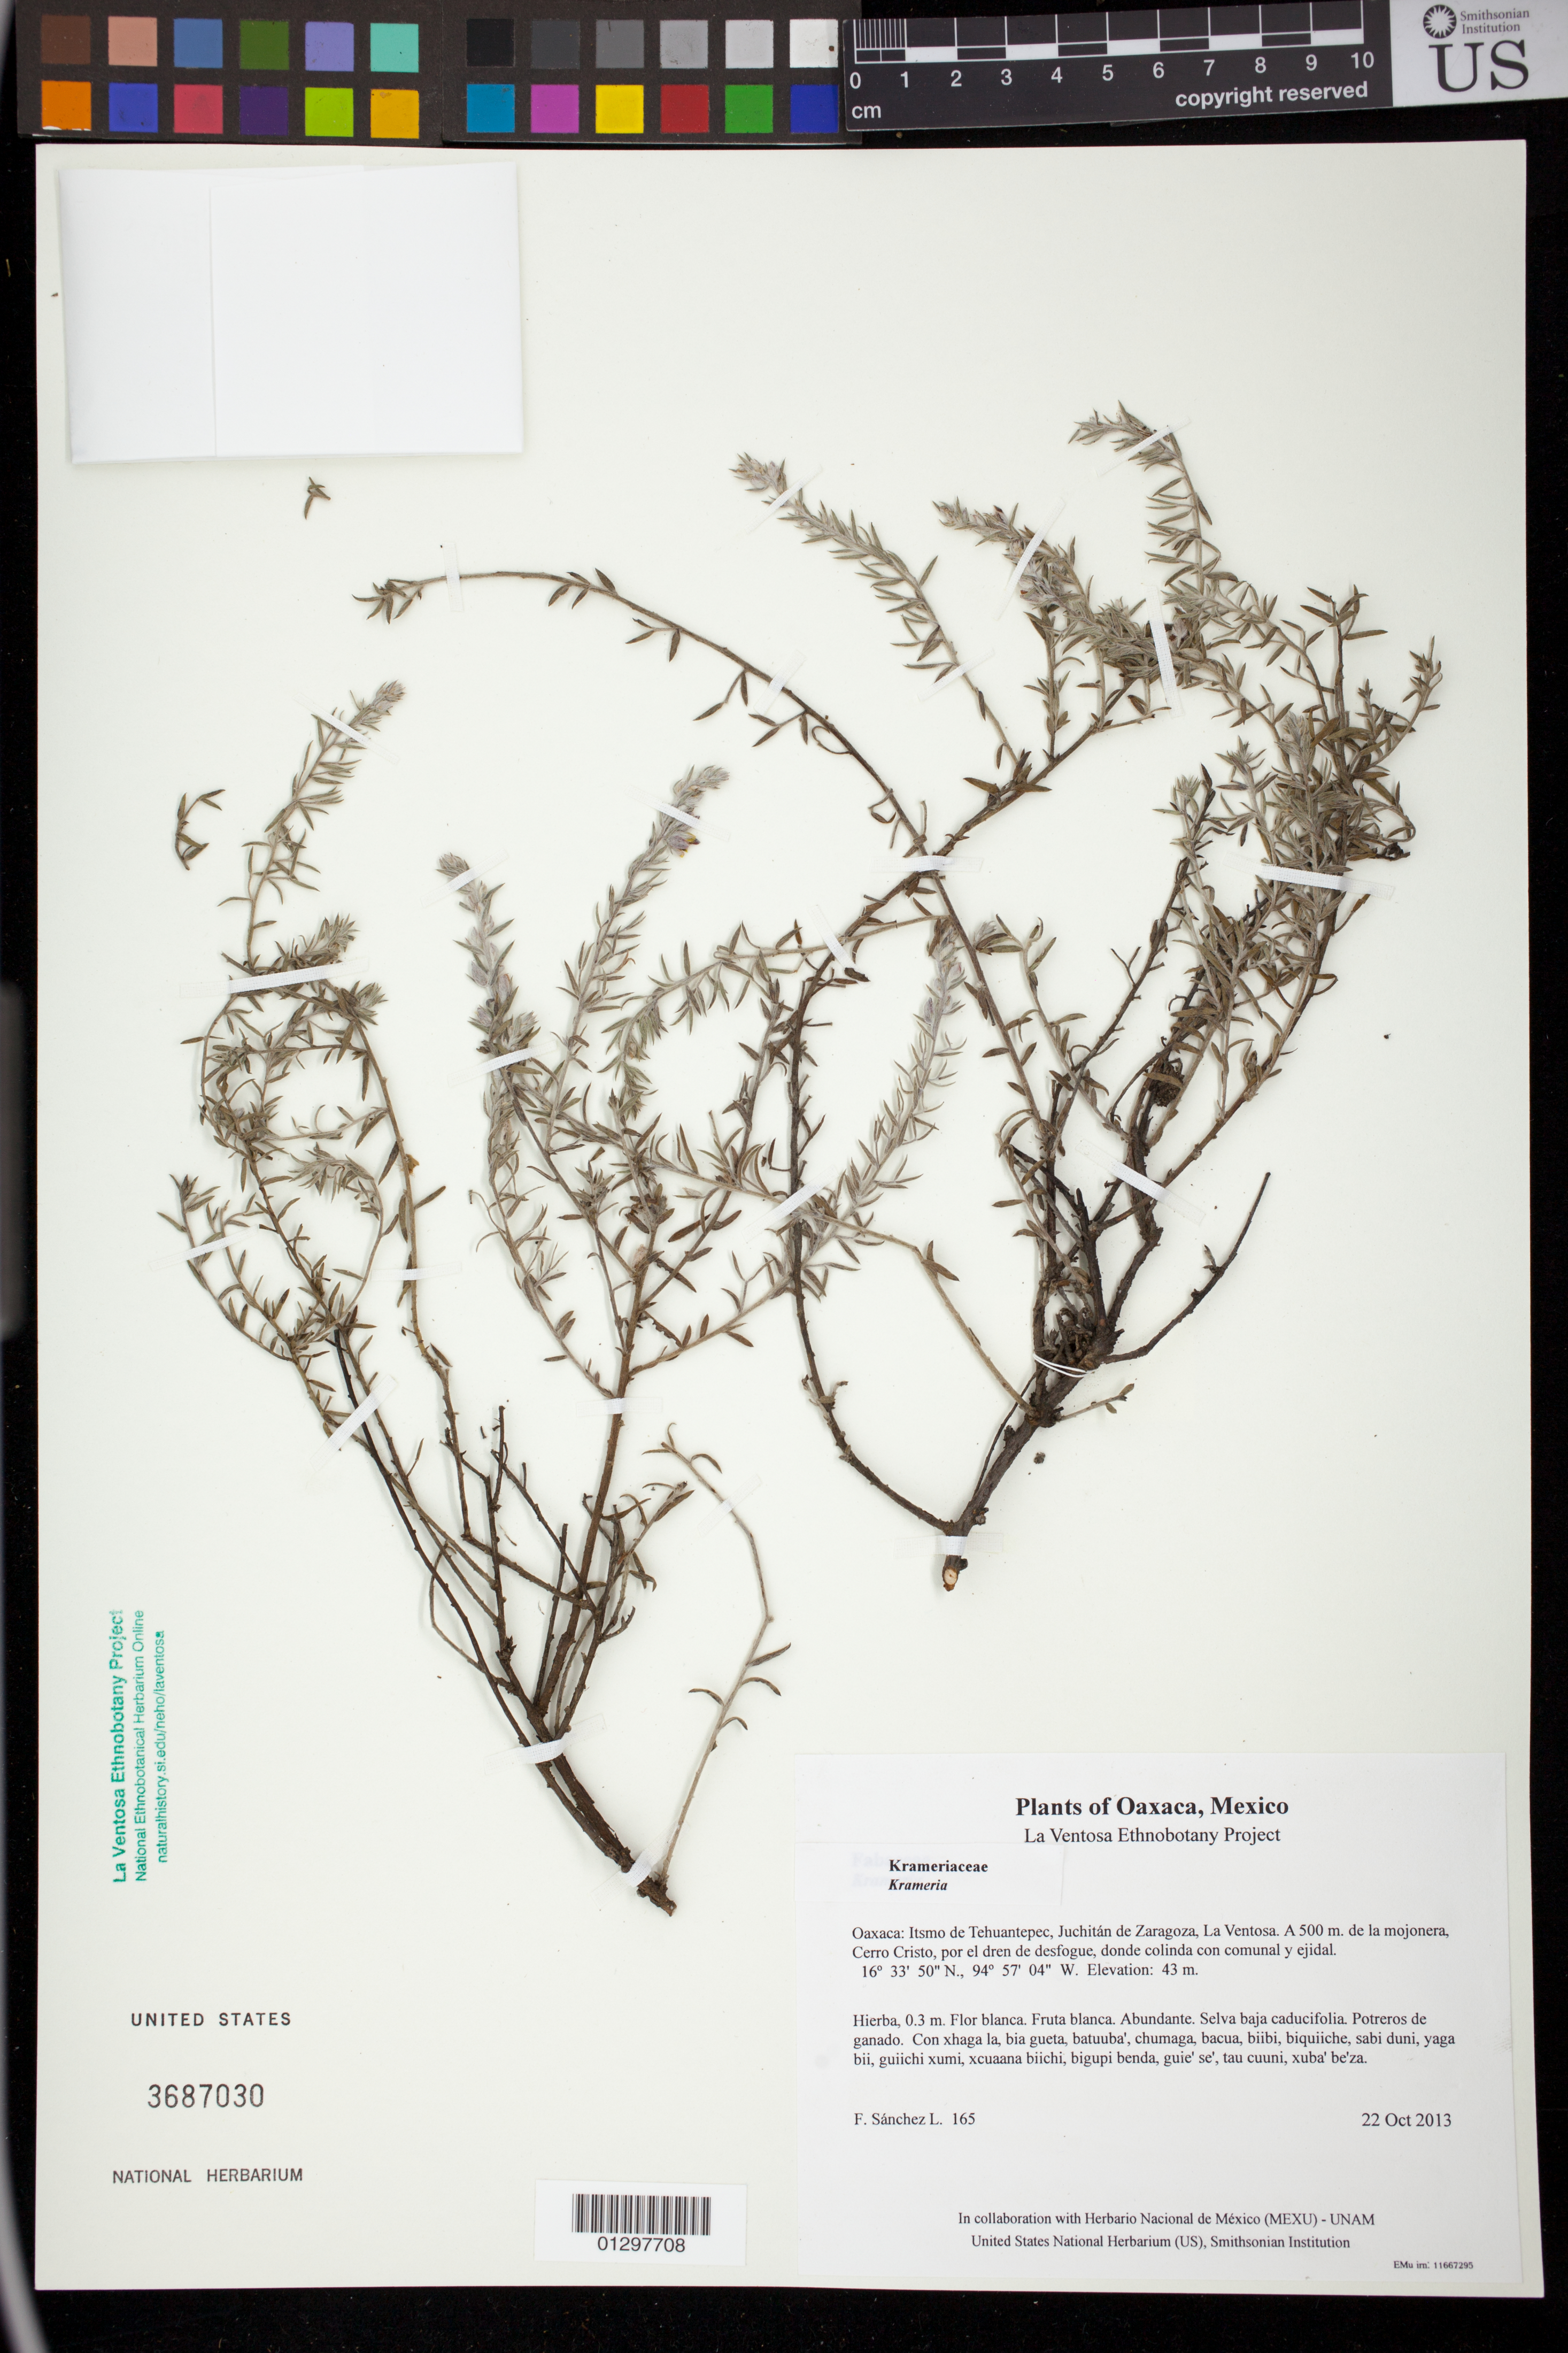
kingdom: Plantae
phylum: Tracheophyta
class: Magnoliopsida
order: Zygophyllales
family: Krameriaceae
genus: Krameria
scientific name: Krameria revoluta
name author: O. Berg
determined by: Velasco G., Kenia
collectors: F. Sánchez L.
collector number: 165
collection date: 2013-10-22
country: Mexico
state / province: Oaxaca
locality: Itsmo de Tehuantepec, Juchitán de Zaragoza, La Ventosa. A 500 m. de la mojonera, Cerro Cristo, por el dren de desfogue, donde colinda con comunal y ejidal.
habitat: Selva baja caducifolia. Potreros de ganado.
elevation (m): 43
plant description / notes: JEBOT, MEXU, SERO, SIPI, US; Guixi bandaga. 0.3 m. Guie' naquichi'. Cuaananaxhi naquichi'. Stale.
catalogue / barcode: US 3687030